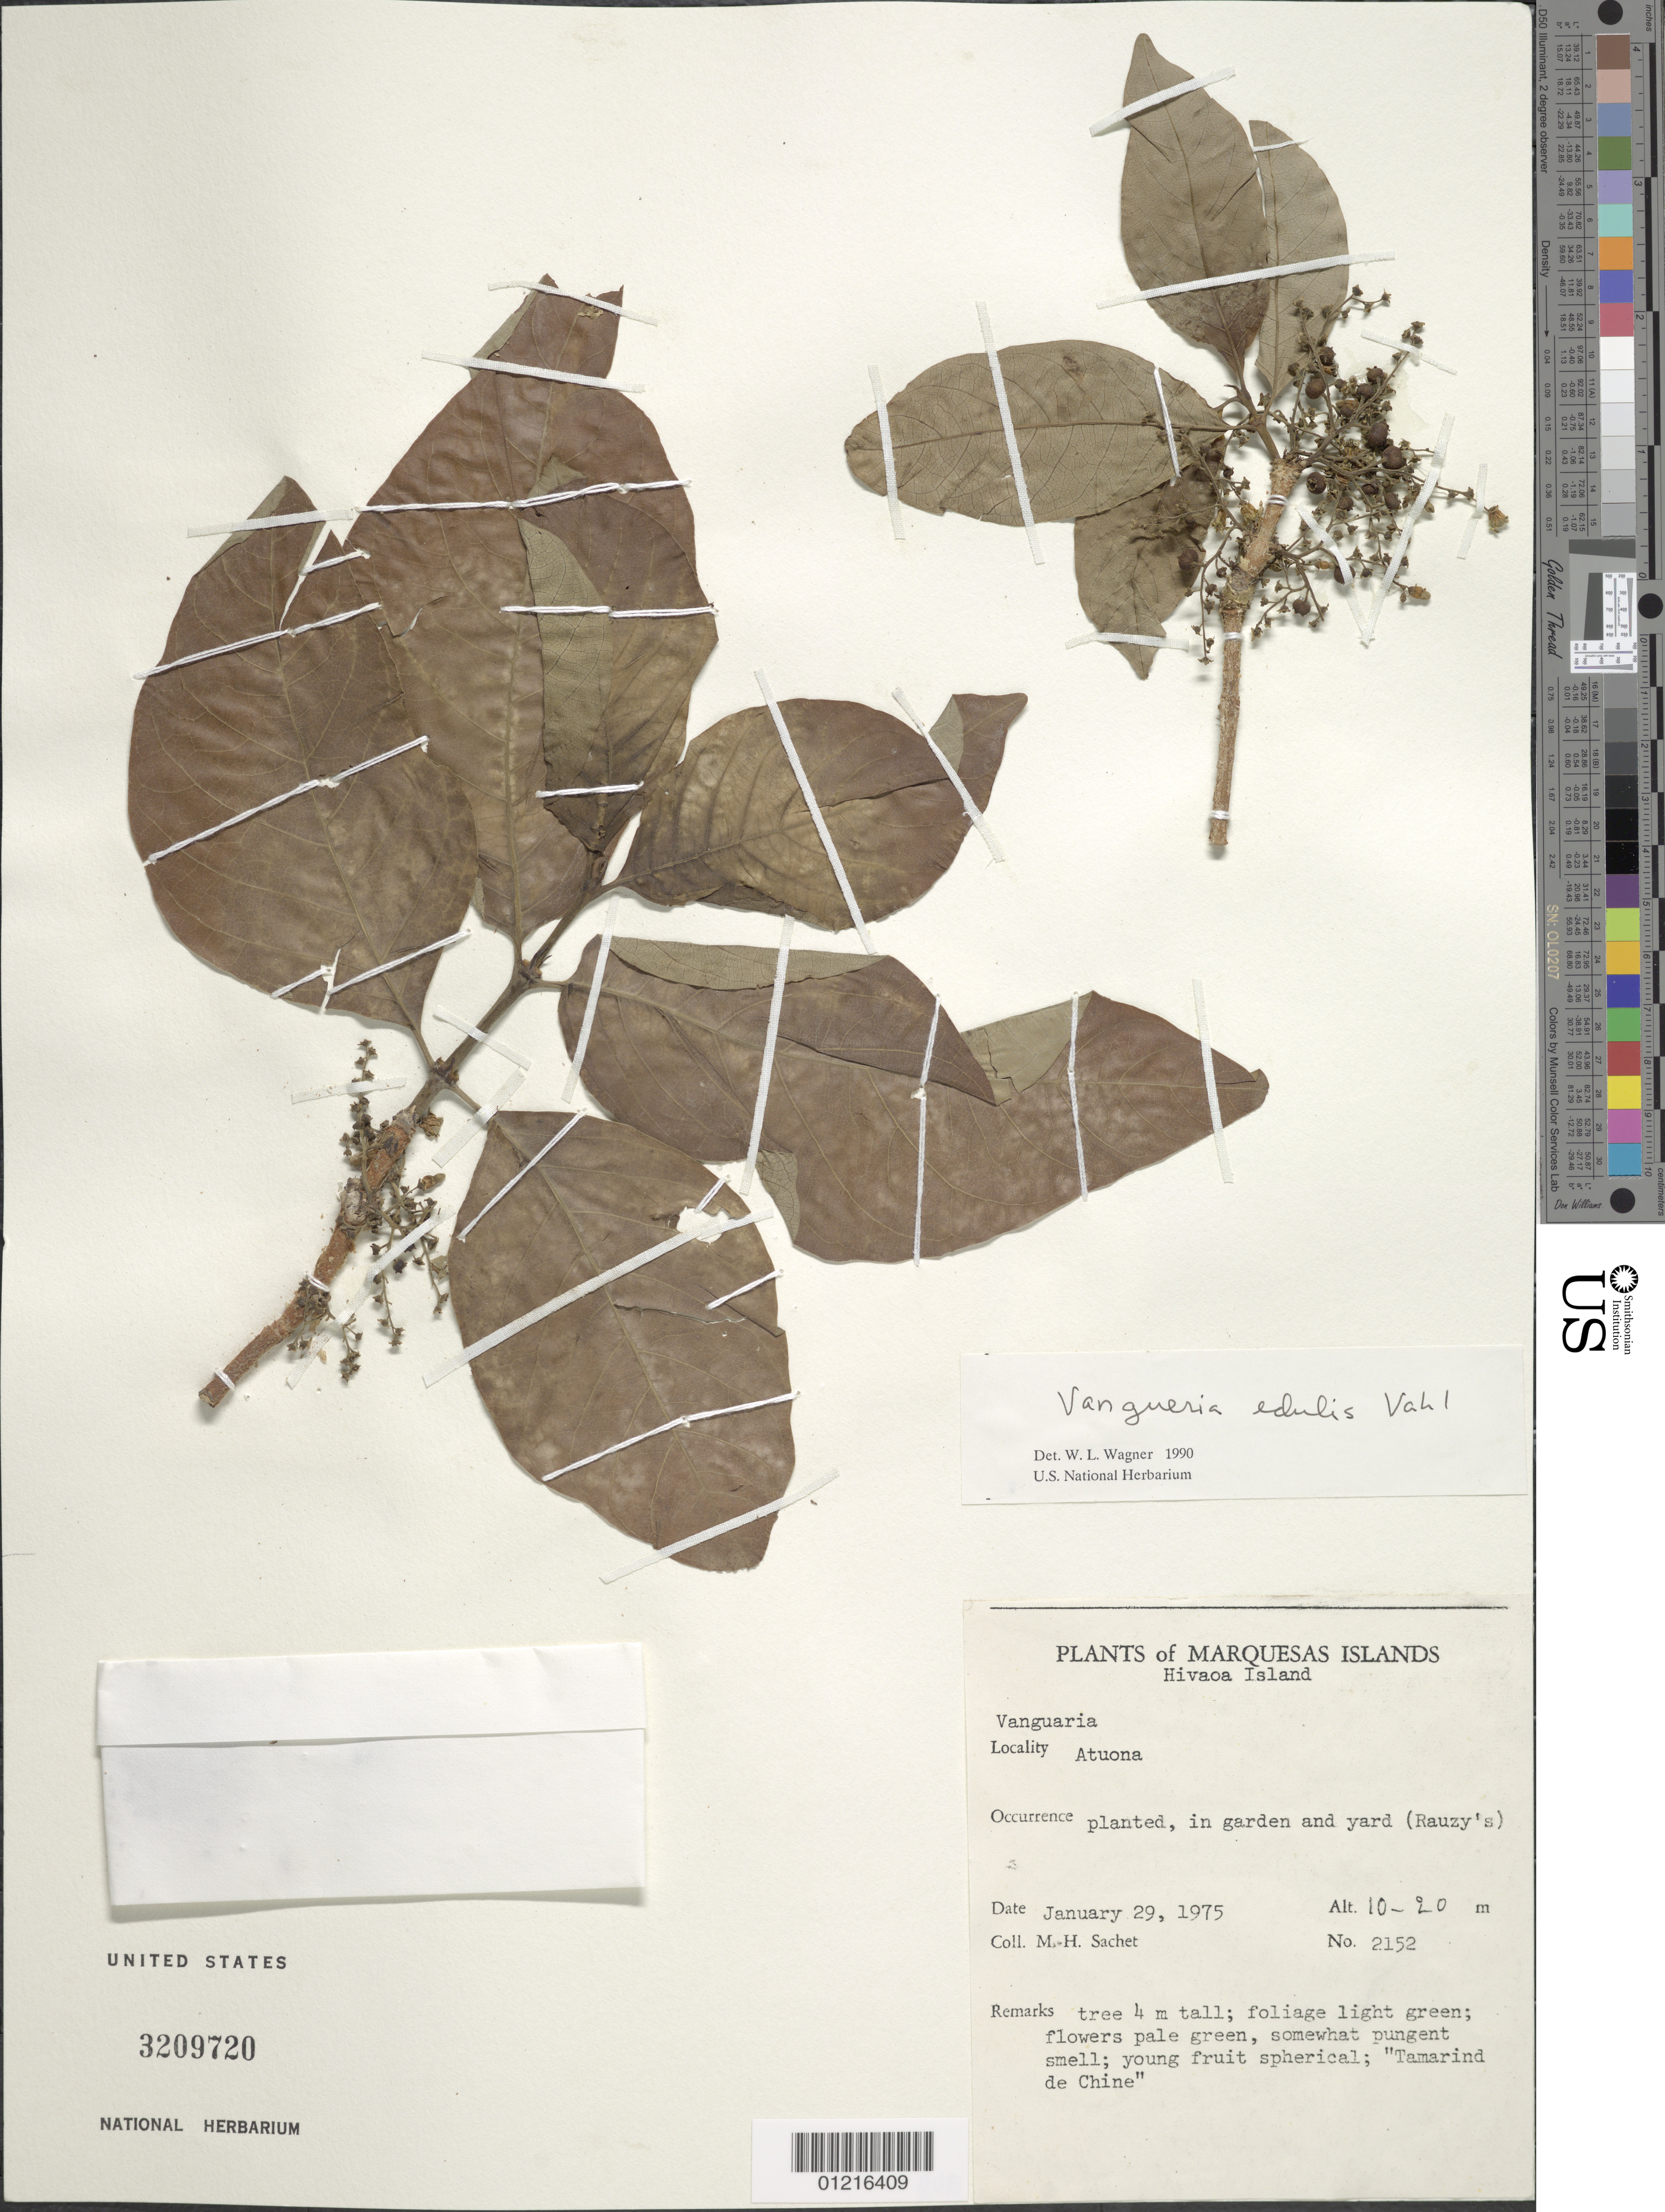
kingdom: Plantae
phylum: Tracheophyta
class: Magnoliopsida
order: Gentianales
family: Rubiaceae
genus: Vangueria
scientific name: Vangueria madagascariensis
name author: J.F. Gmel.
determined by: Lorence, David H., (PTBG), National Tropical Botanical Garden (UNITED STATES)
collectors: M.-H. Sachet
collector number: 2152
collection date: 1975-01-29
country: French Polynesia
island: Hiva Oa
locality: Atuona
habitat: Planted in garden and yard (Rauzy's)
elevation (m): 10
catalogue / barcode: US 3209720